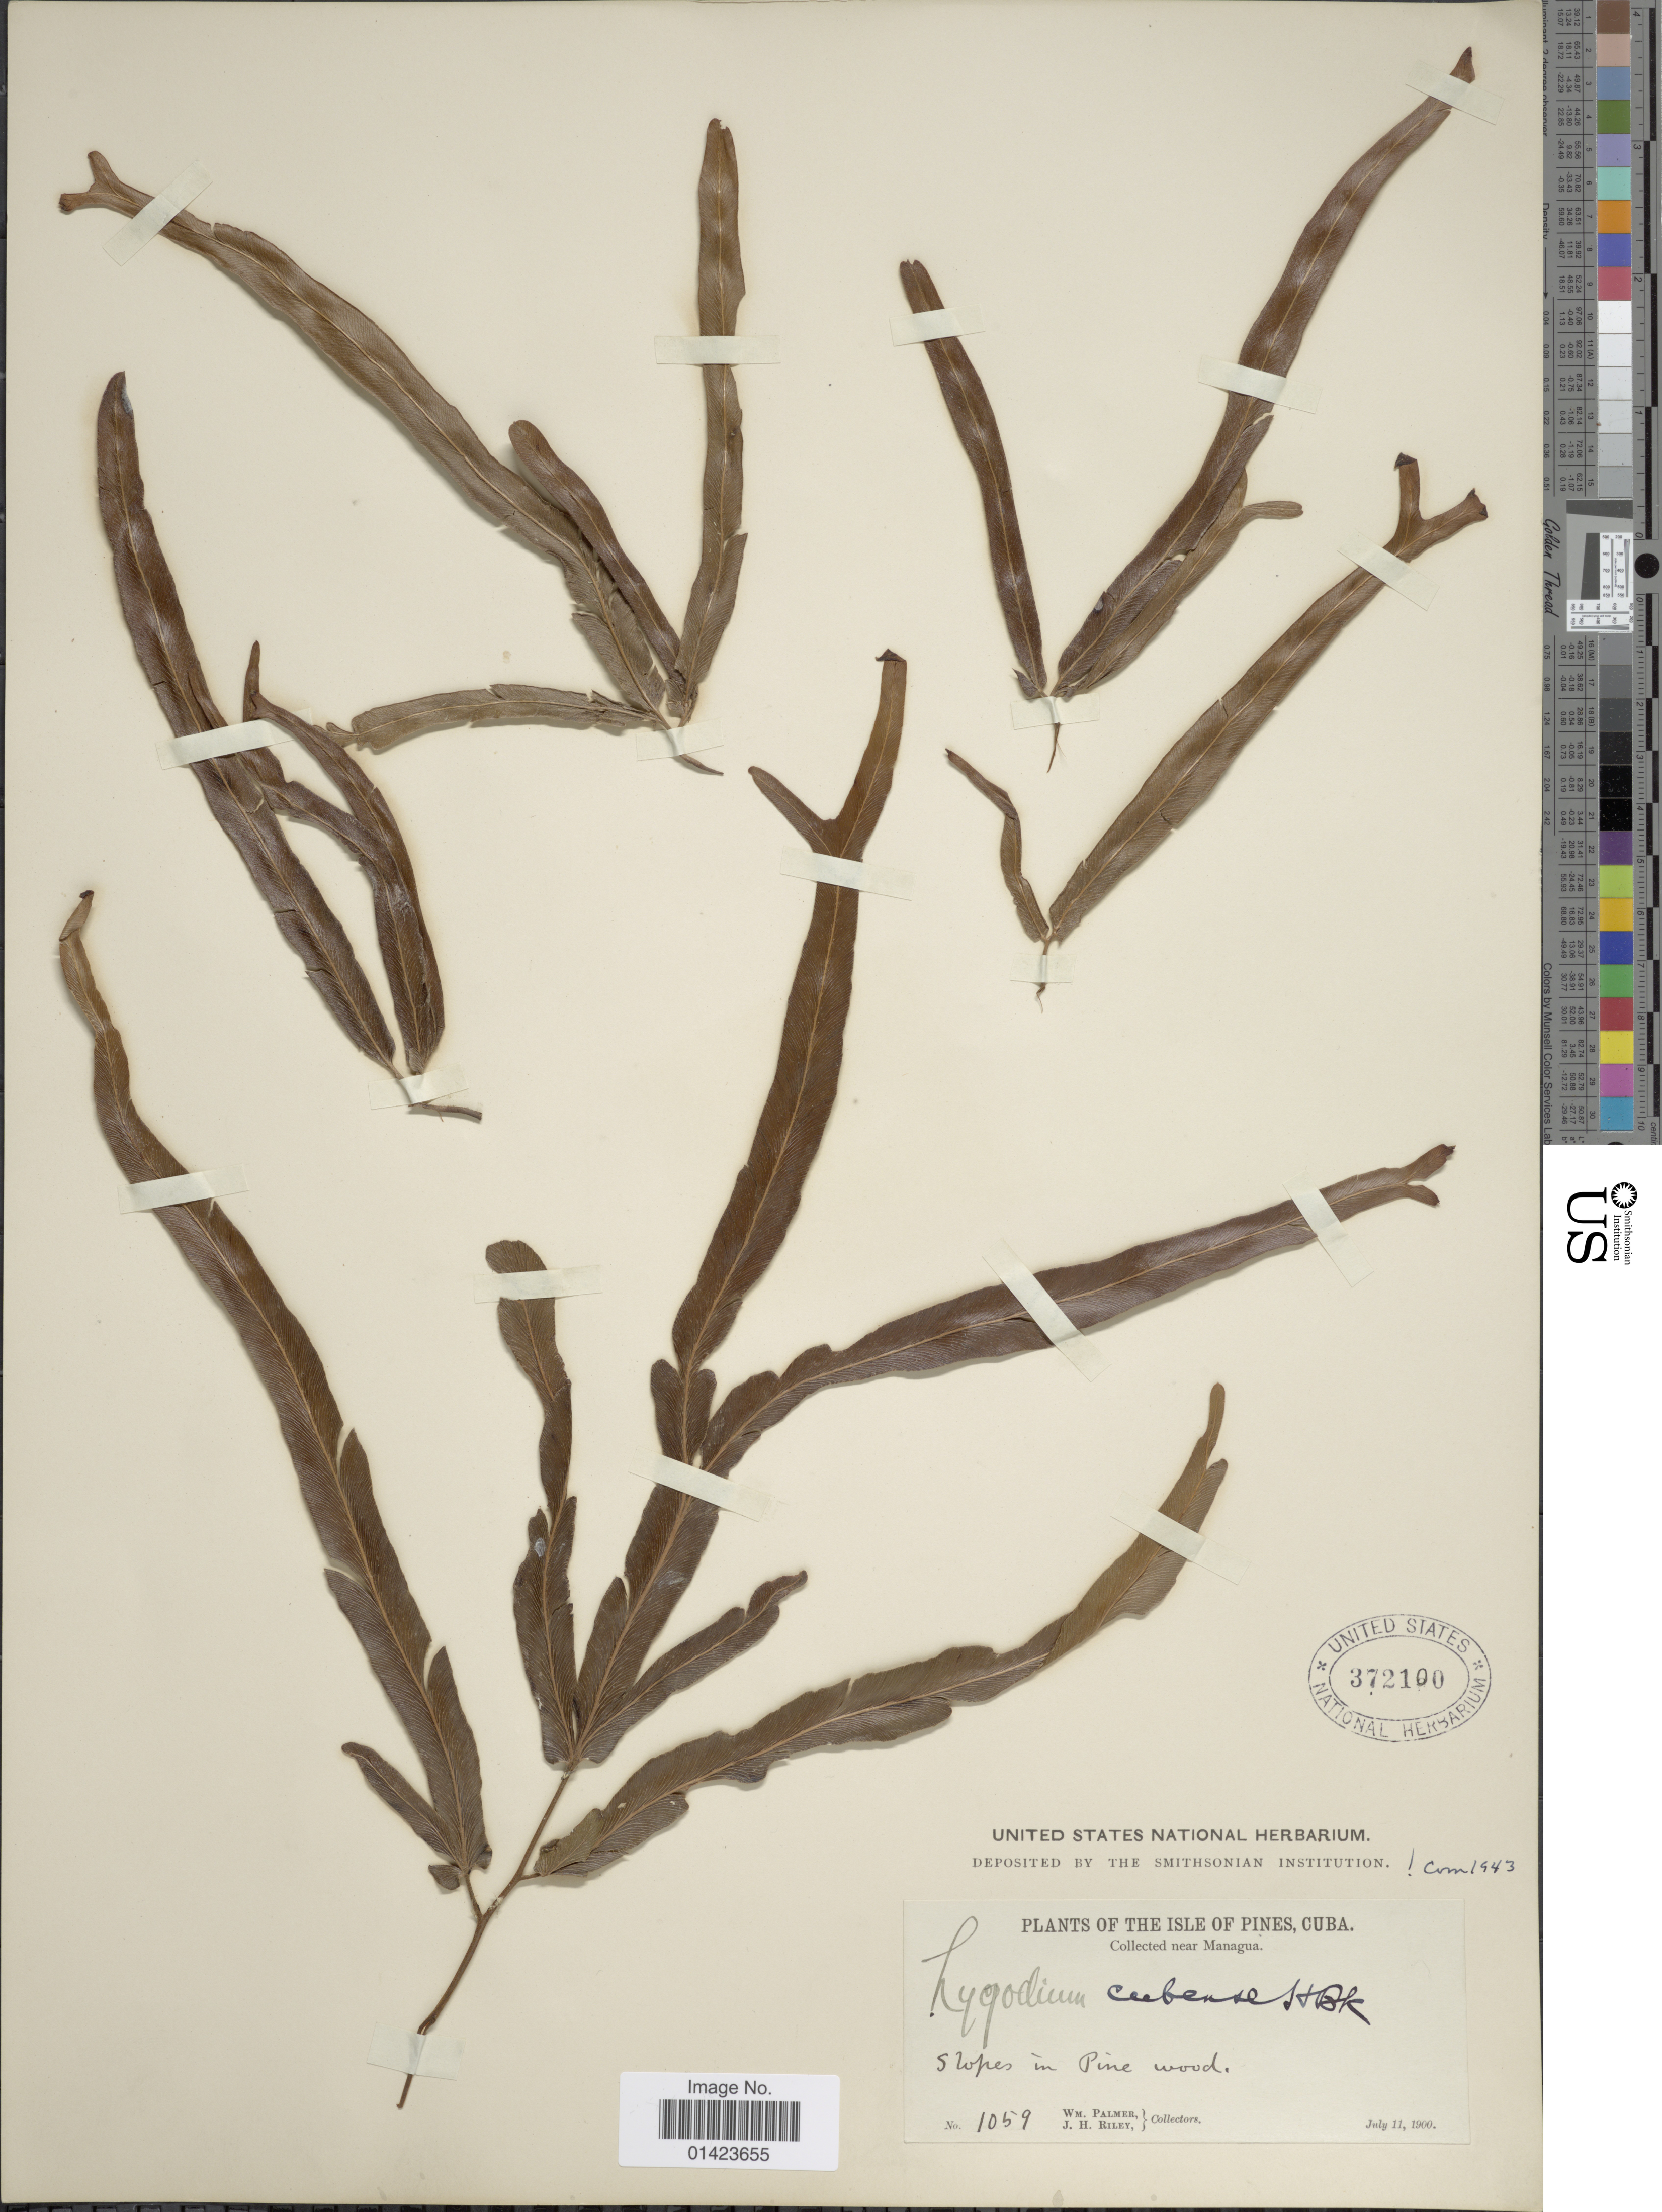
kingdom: Plantae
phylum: Tracheophyta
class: Polypodiopsida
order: Schizaeales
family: Lygodiaceae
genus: Lygodium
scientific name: Lygodium cubense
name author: Kunth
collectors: W. Palmer & J. H. Riley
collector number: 1059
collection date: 1900-07-11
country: Cuba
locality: Isle of Pines, near Managua, slopes of Pine woods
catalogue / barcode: US 372100